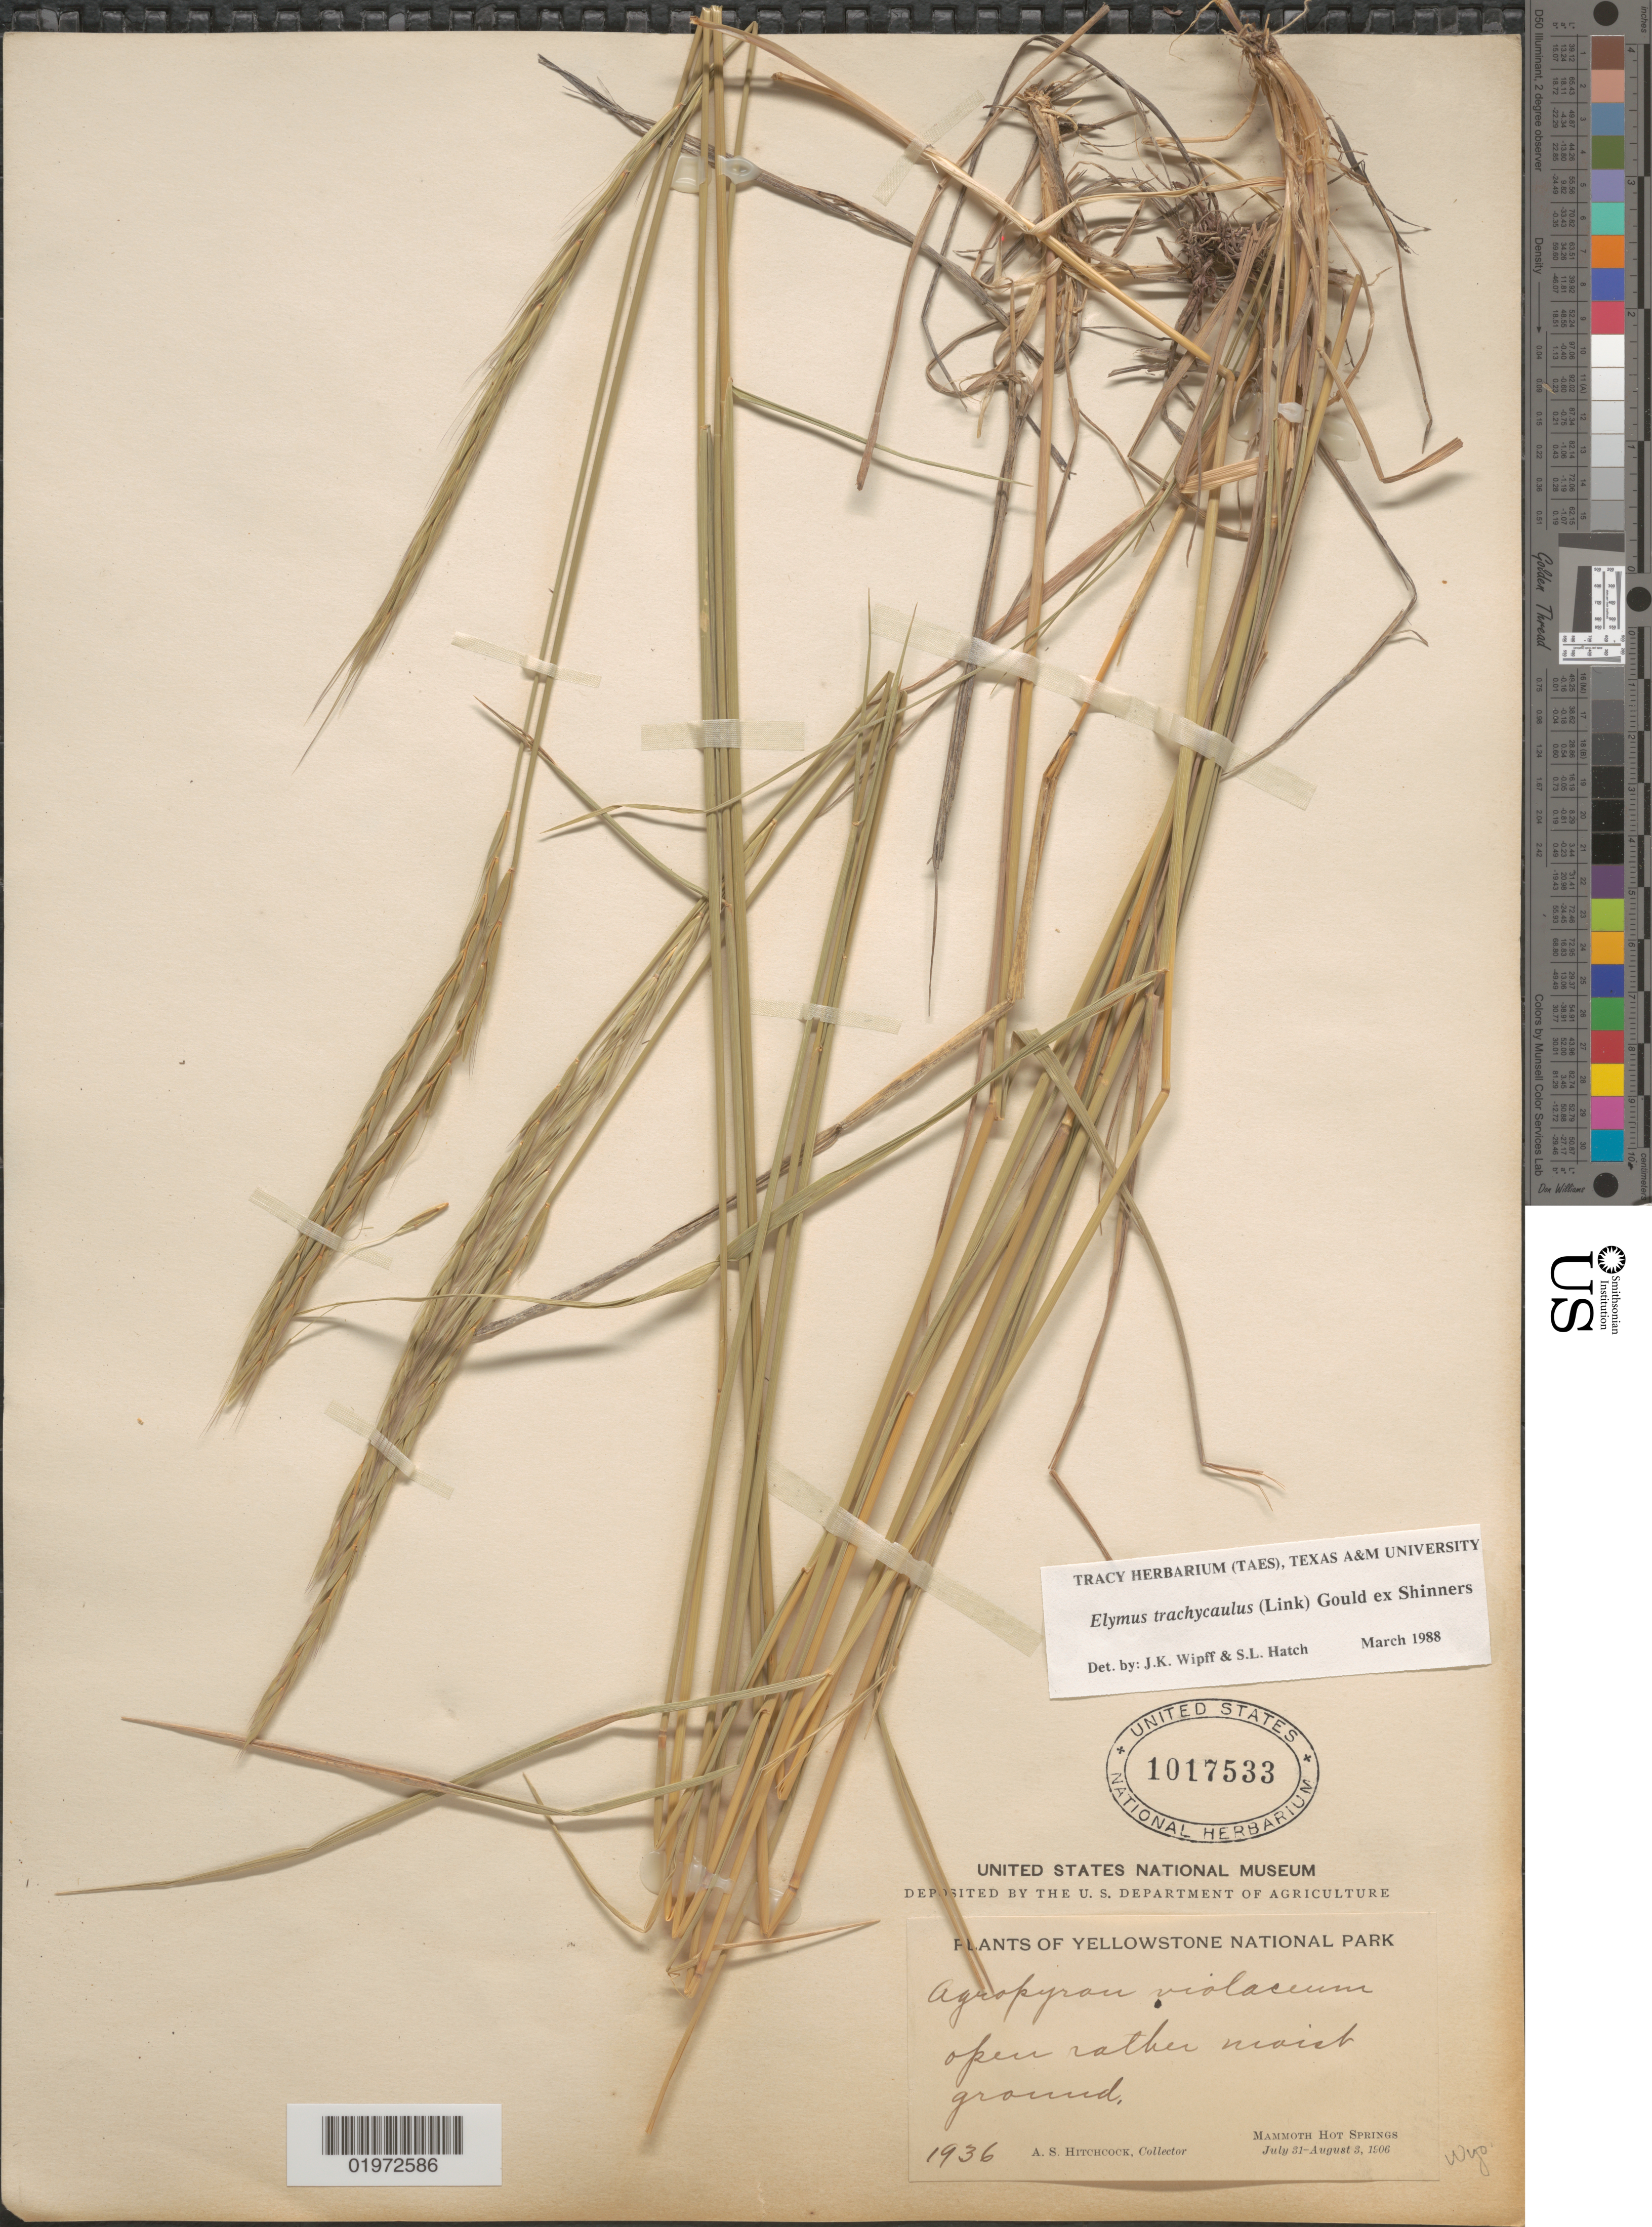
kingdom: Plantae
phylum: Tracheophyta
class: Liliopsida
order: Poales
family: Poaceae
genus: Elymus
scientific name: Elymus trachycaulus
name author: (Link) Gould ex Shinners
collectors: A. S. Hitchcock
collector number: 1936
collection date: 1906-07-31/1906-08-03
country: United States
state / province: Wyoming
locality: Open rather moist ground, Mammoth Hot Springs.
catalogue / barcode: US 1017533